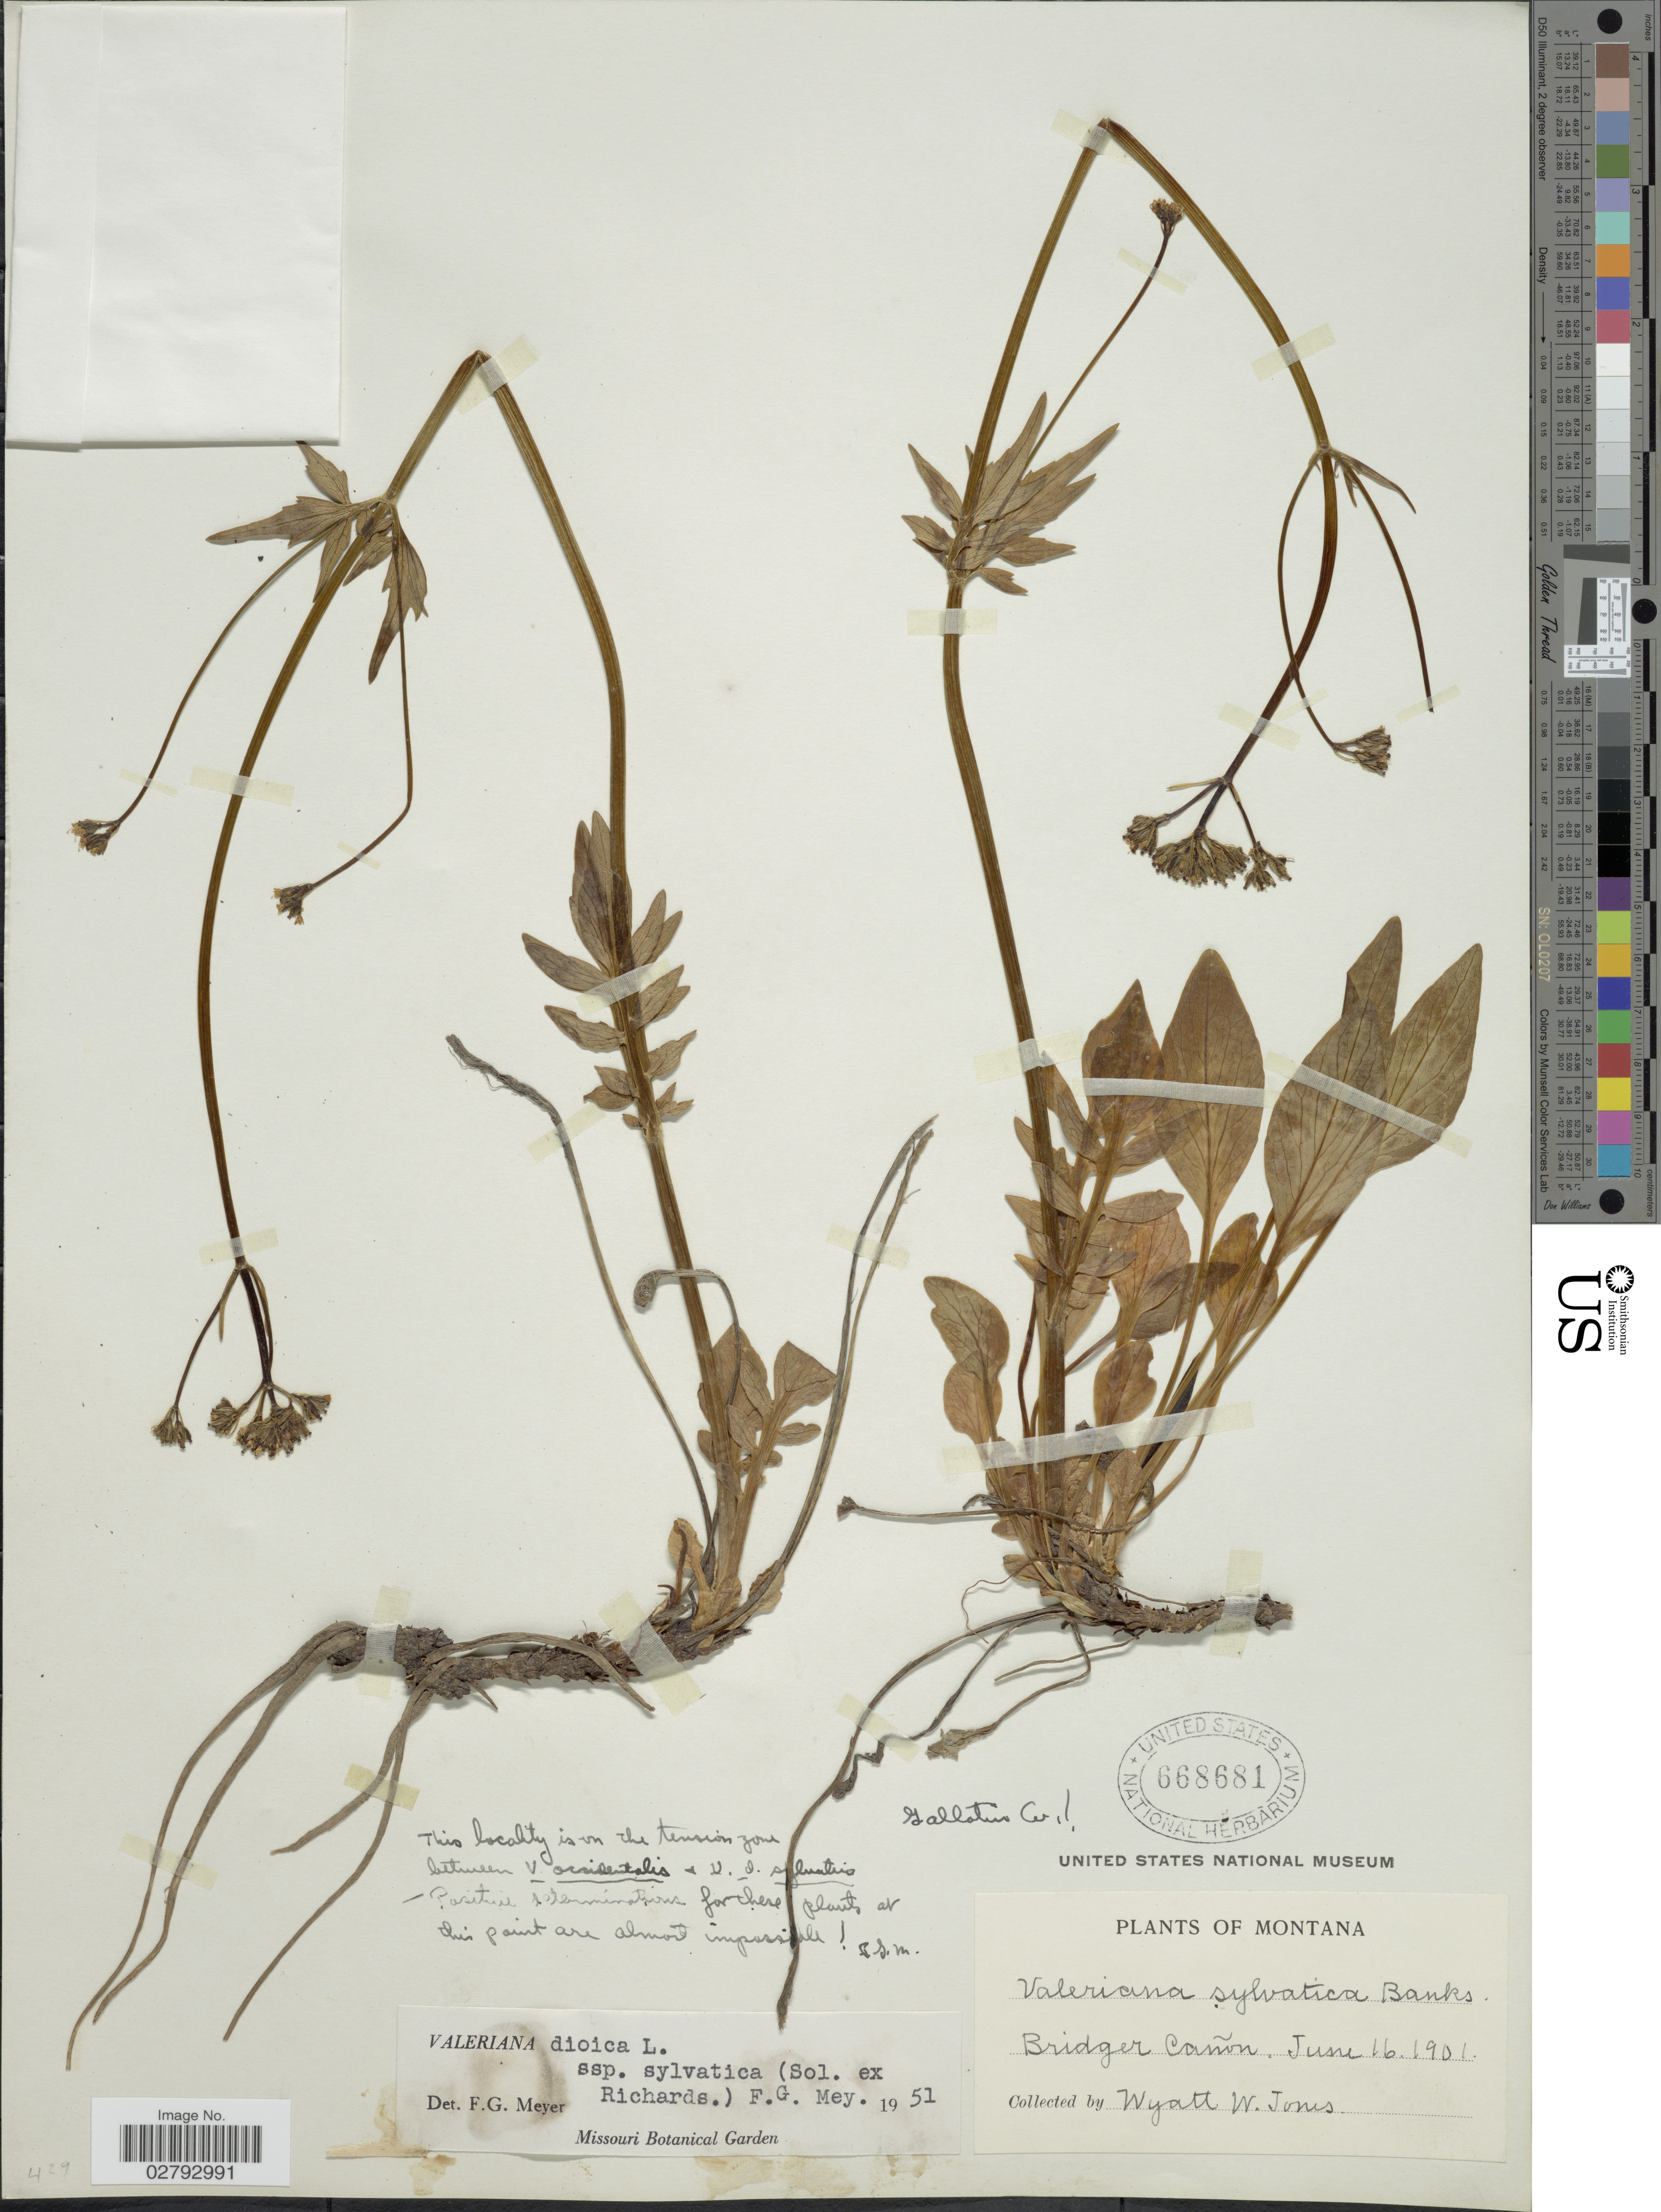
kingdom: Plantae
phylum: Tracheophyta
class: Magnoliopsida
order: Dipsacales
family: Caprifoliaceae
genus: Valeriana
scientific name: Valeriana dioica subsp. sylvatica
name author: (Sol. ex Richardson) F.G. Mey.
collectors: W. W. Jones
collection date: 1901-06-16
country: United States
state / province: Montana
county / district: Gallatin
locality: Bridger Cañon.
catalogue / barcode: US 668681